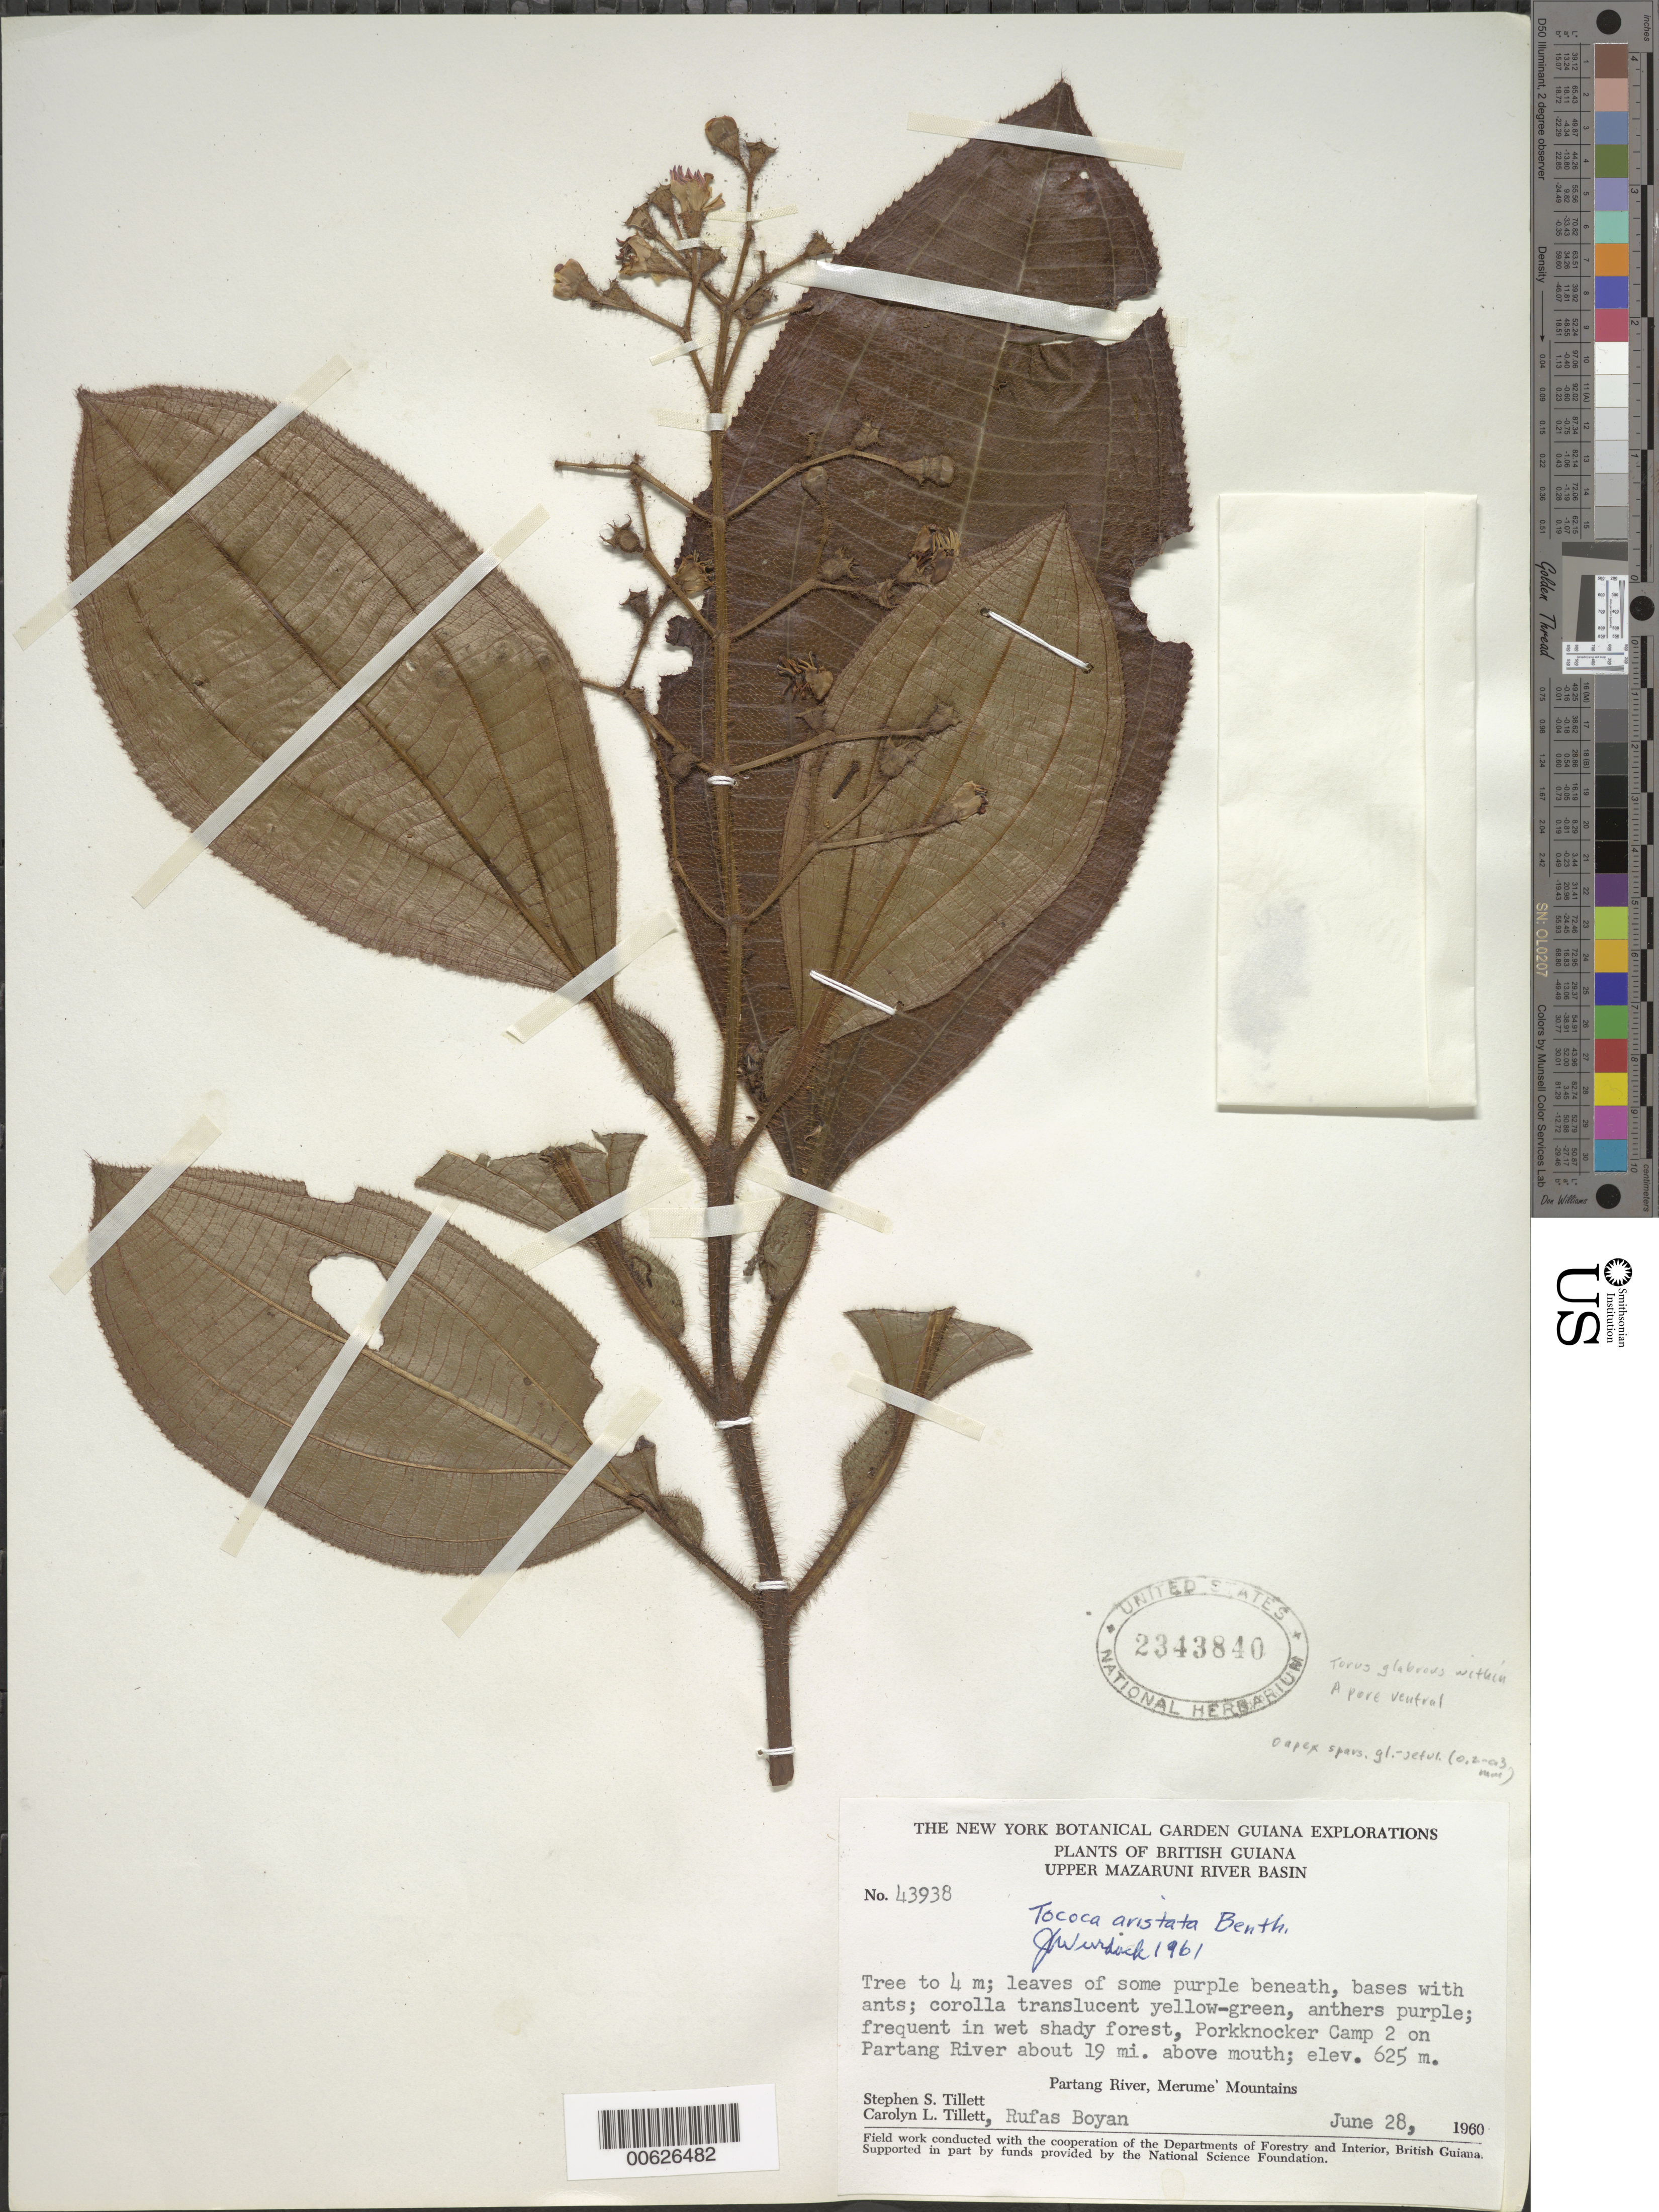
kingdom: Plantae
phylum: Tracheophyta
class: Magnoliopsida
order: Myrtales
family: Melastomataceae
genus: Tococa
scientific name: Tococa aristata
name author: Benth.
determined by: Wurdack, John J., (US), US (UNITED STATES)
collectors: S. S. Tillett, C. L. Tillett & R. Boyan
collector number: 43938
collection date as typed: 28-Jun-60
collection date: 1960-06-28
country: Guyana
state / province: Cuyuni-Mazaruni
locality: Partang River, Porkknocker Camp 2, 19 mi. from mouth of river, Upper Mazaruni River basin; Merume Mountains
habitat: Wet shady forest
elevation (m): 625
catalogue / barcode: US 2343840